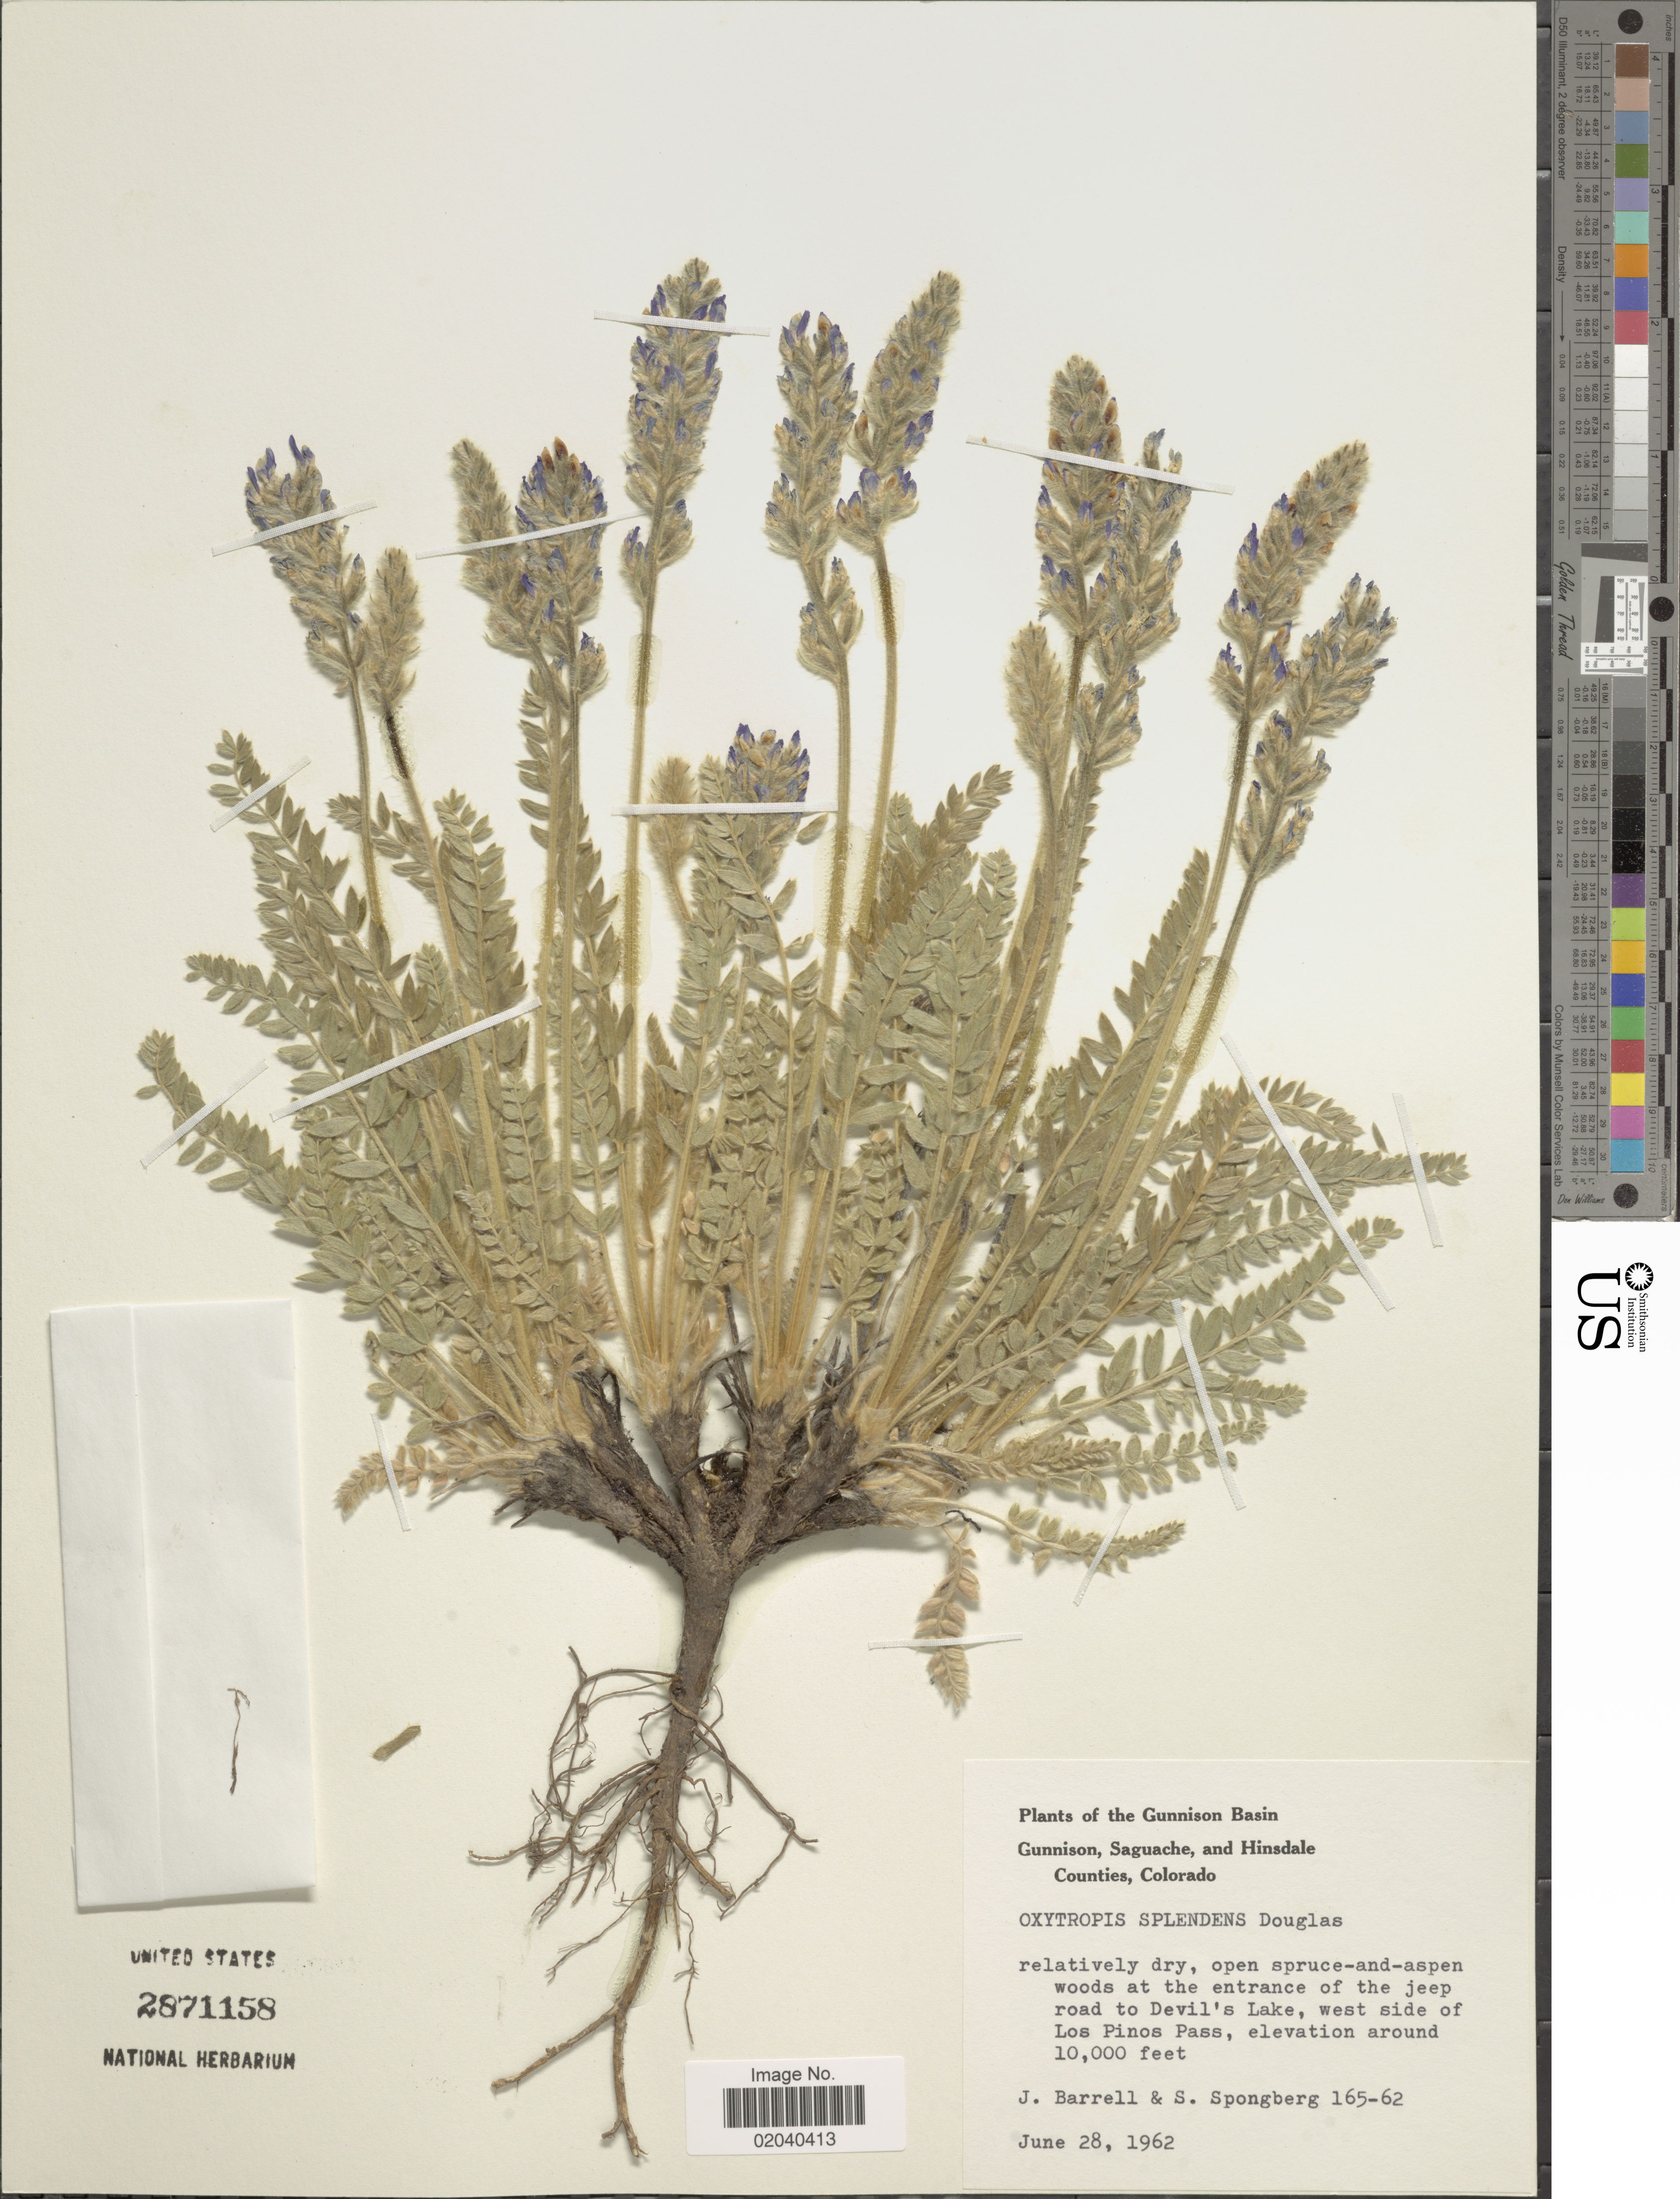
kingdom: Plantae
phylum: Tracheophyta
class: Magnoliopsida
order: Fabales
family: Fabaceae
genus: Oxytropis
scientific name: Oxytropis splendens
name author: Douglas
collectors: J. Barrell & S. A.Spongberg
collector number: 165-62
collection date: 1962-06-28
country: United States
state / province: Colorado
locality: Gunnison Basin. Gunnison, Saguache, and Hinsdale Counties. Open spruce-and-aspen woods at the entrance of the jeep road to Devil's Lake, west side of Los Pinos Pass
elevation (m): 3048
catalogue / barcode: US 2871158